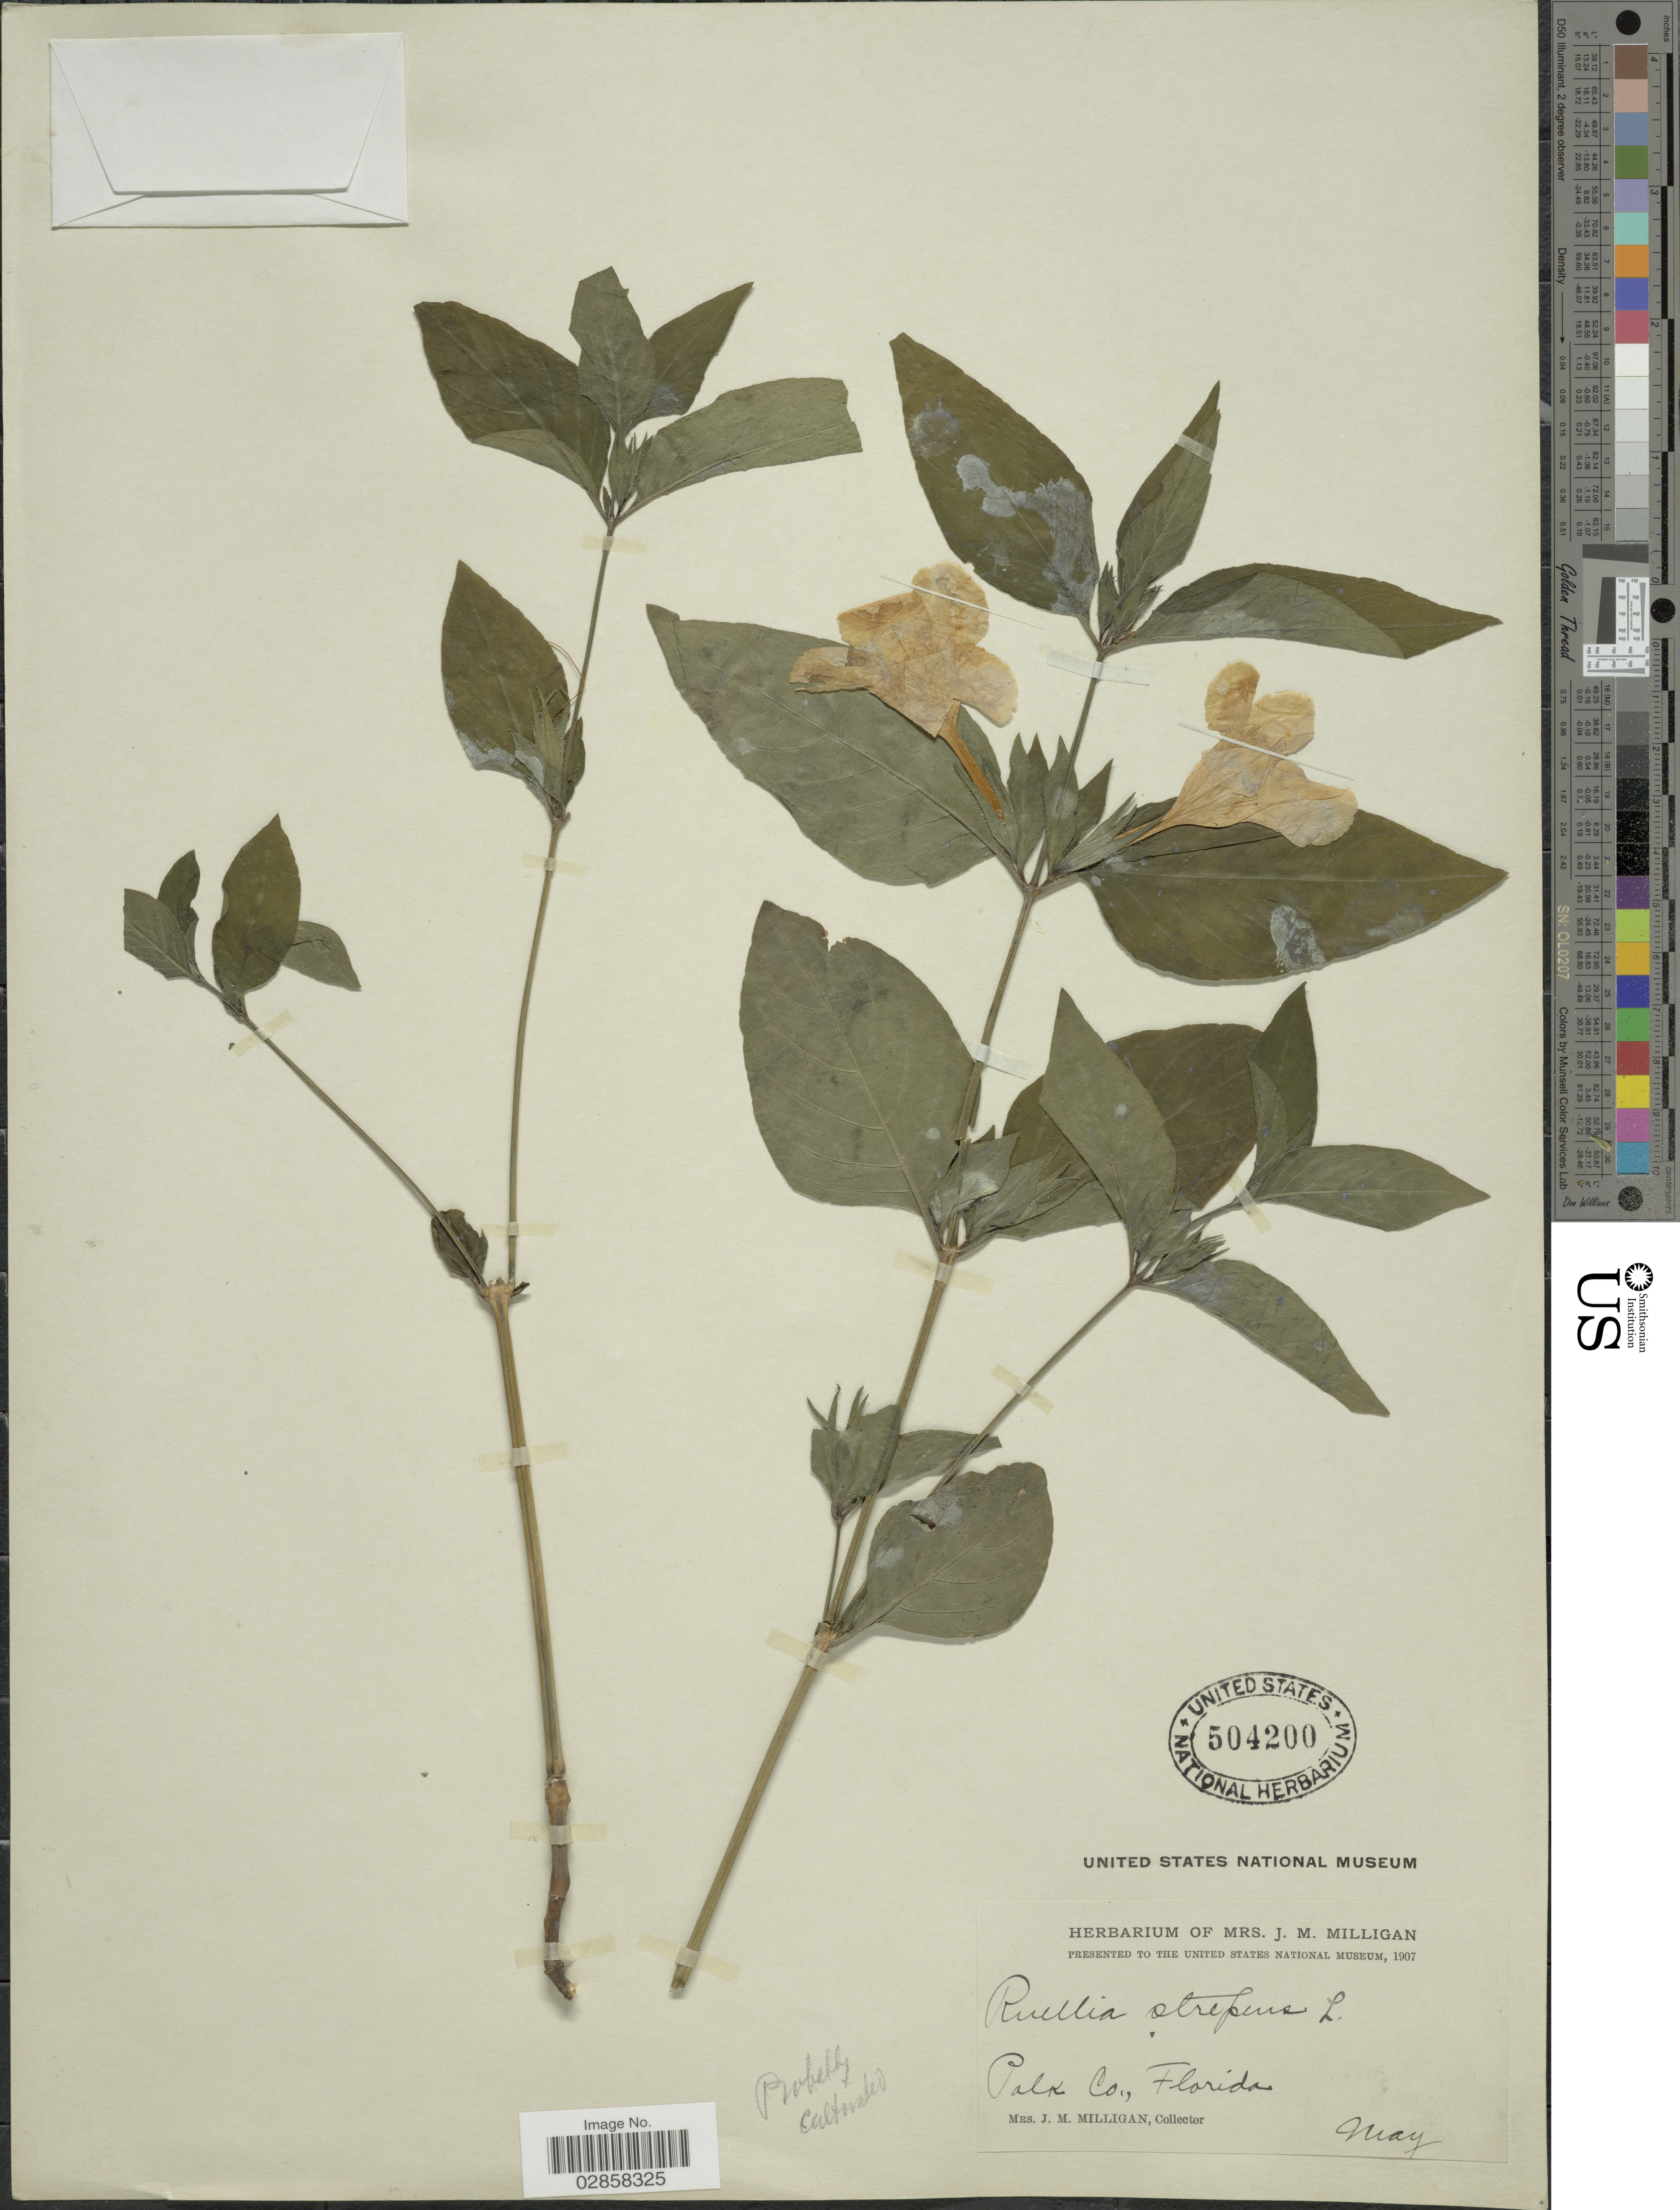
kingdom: Plantae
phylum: Tracheophyta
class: Magnoliopsida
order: Lamiales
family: Acanthaceae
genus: Ruellia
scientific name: Ruellia strepens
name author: L.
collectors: J. Milligan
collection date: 1907-05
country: United States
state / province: Florida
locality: Palk Co.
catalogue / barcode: US 504200